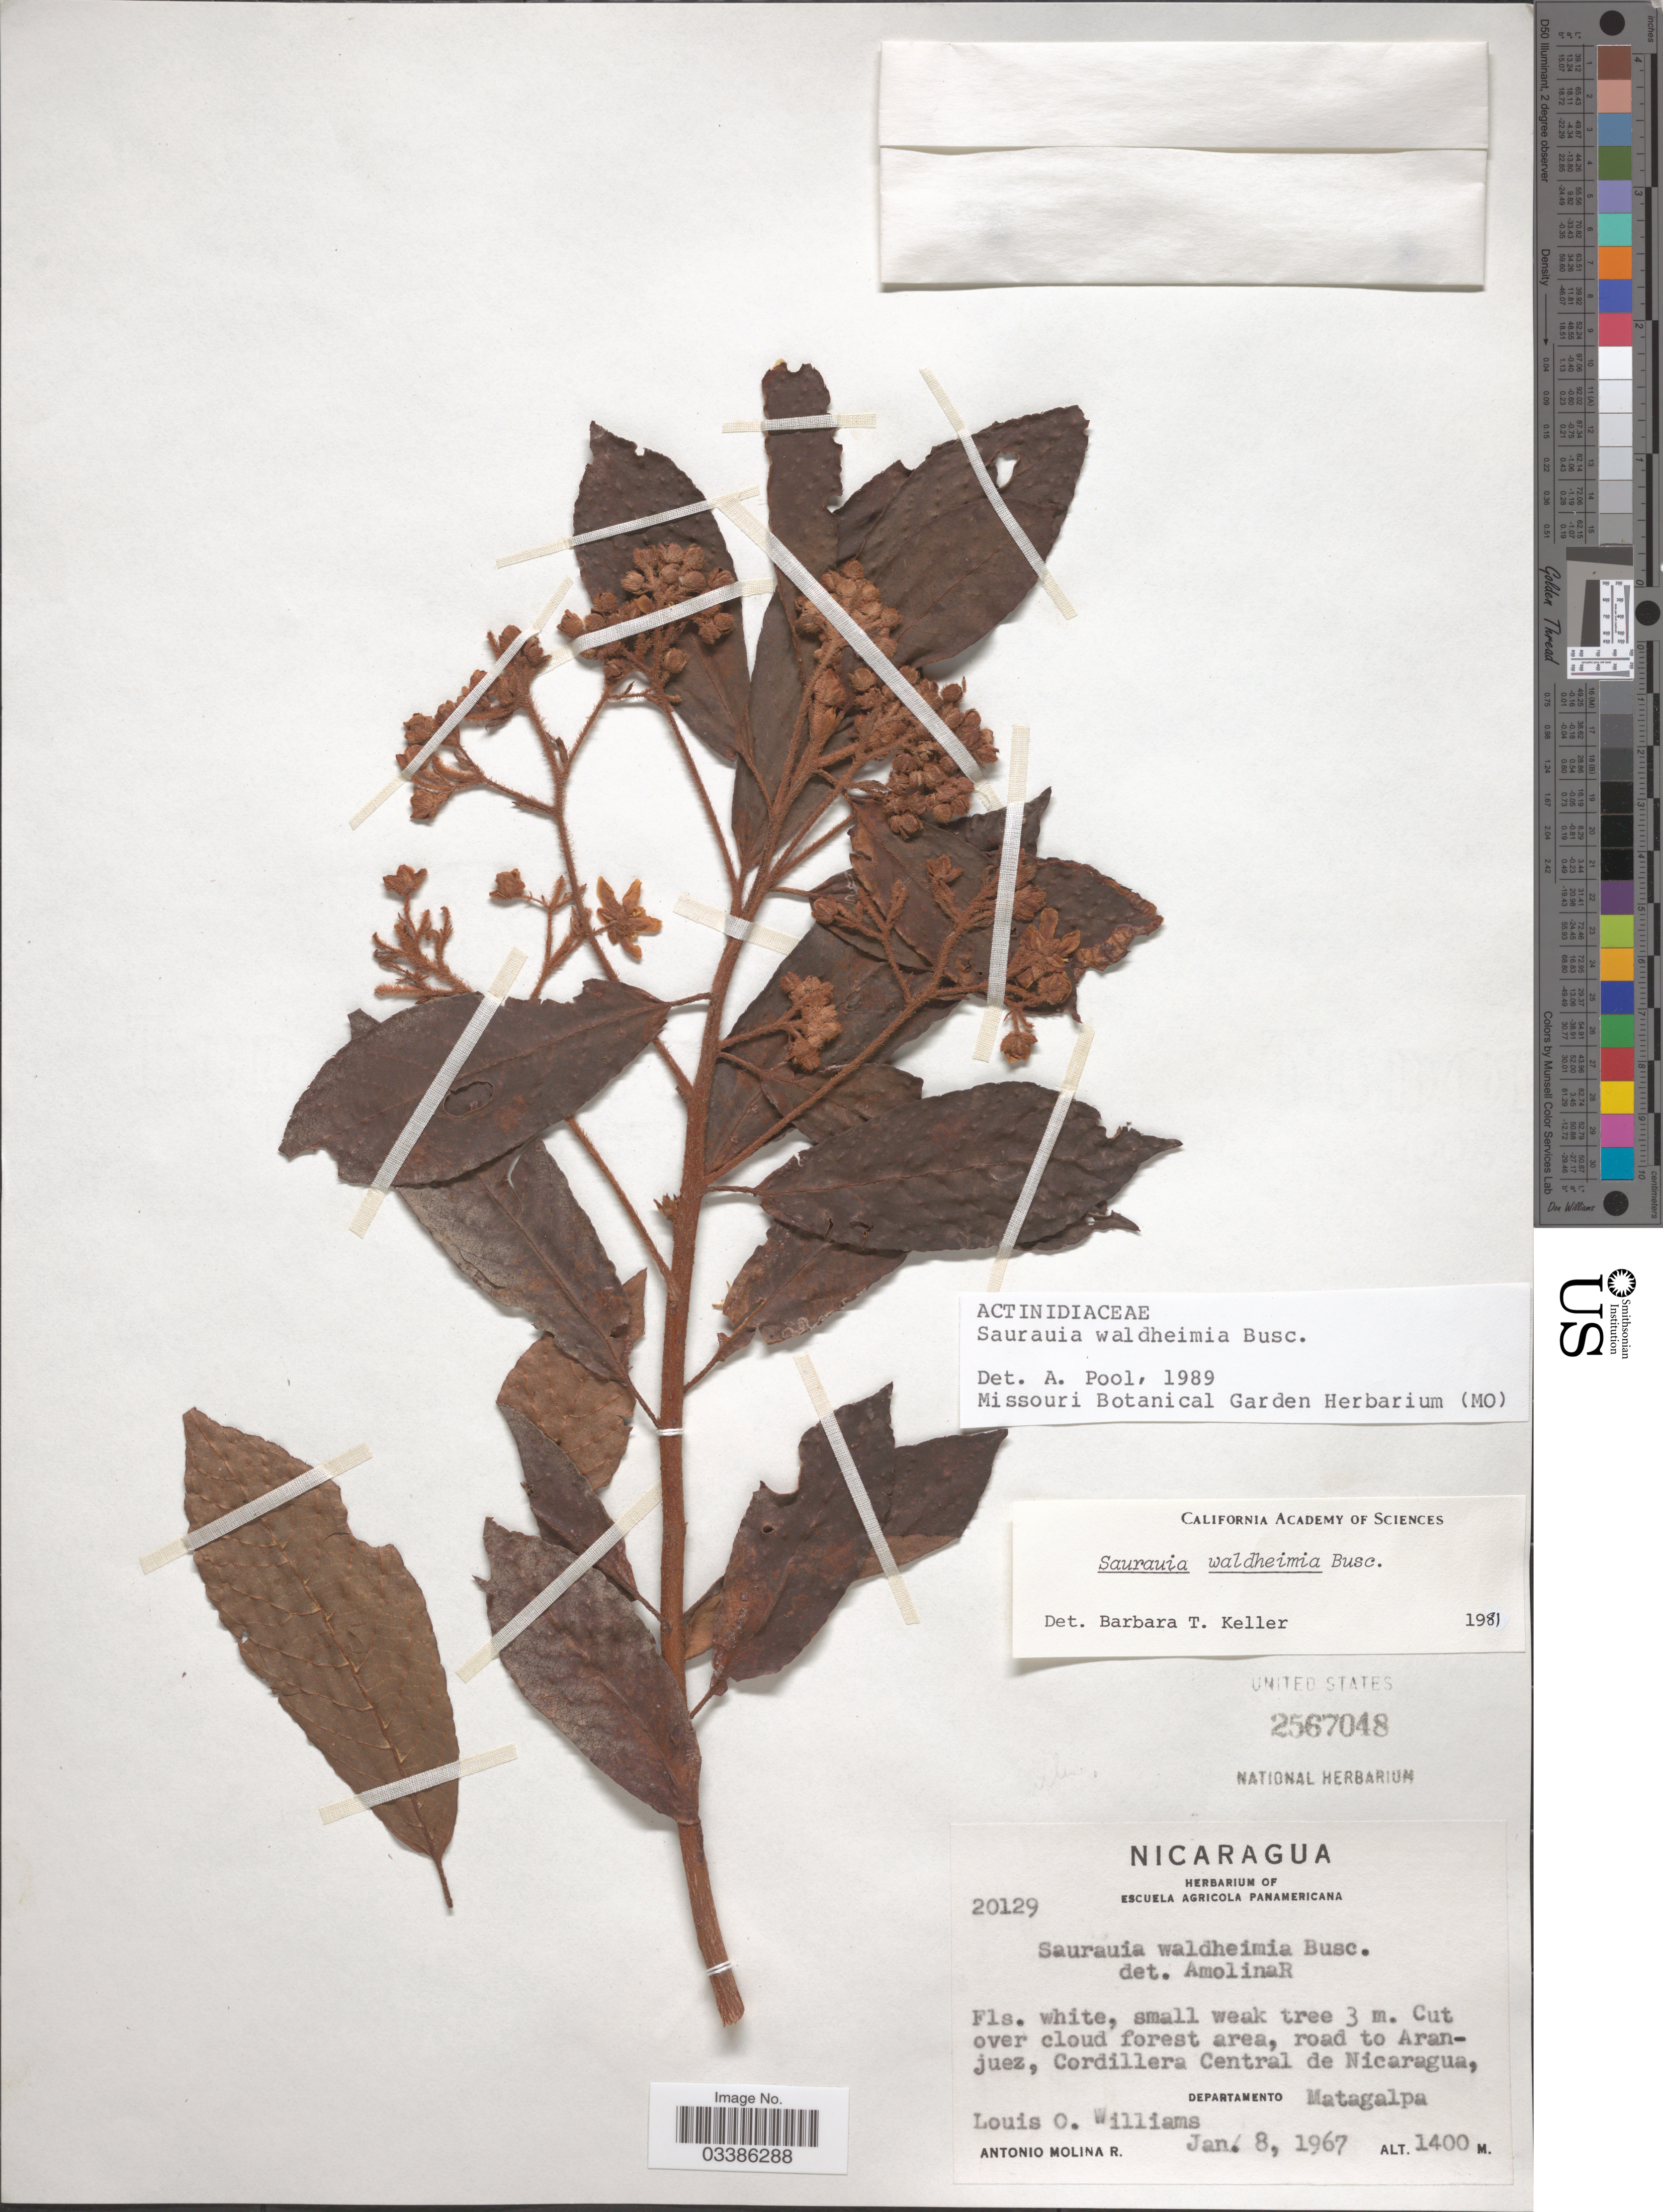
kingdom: Plantae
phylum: Tracheophyta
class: Magnoliopsida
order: Ericales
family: Actinidiaceae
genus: Saurauia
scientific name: Saurauia waldheimii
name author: Buscal.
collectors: L. O. Williams & A. Molina R.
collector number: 20129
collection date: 1967-01-08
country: Nicaragua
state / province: Matagalpa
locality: Cut over cloud forest area, road to Aranjuez, Cordillera Central de Nicaragua, Departamento Matagalpa.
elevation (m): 1400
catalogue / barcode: US 2567048